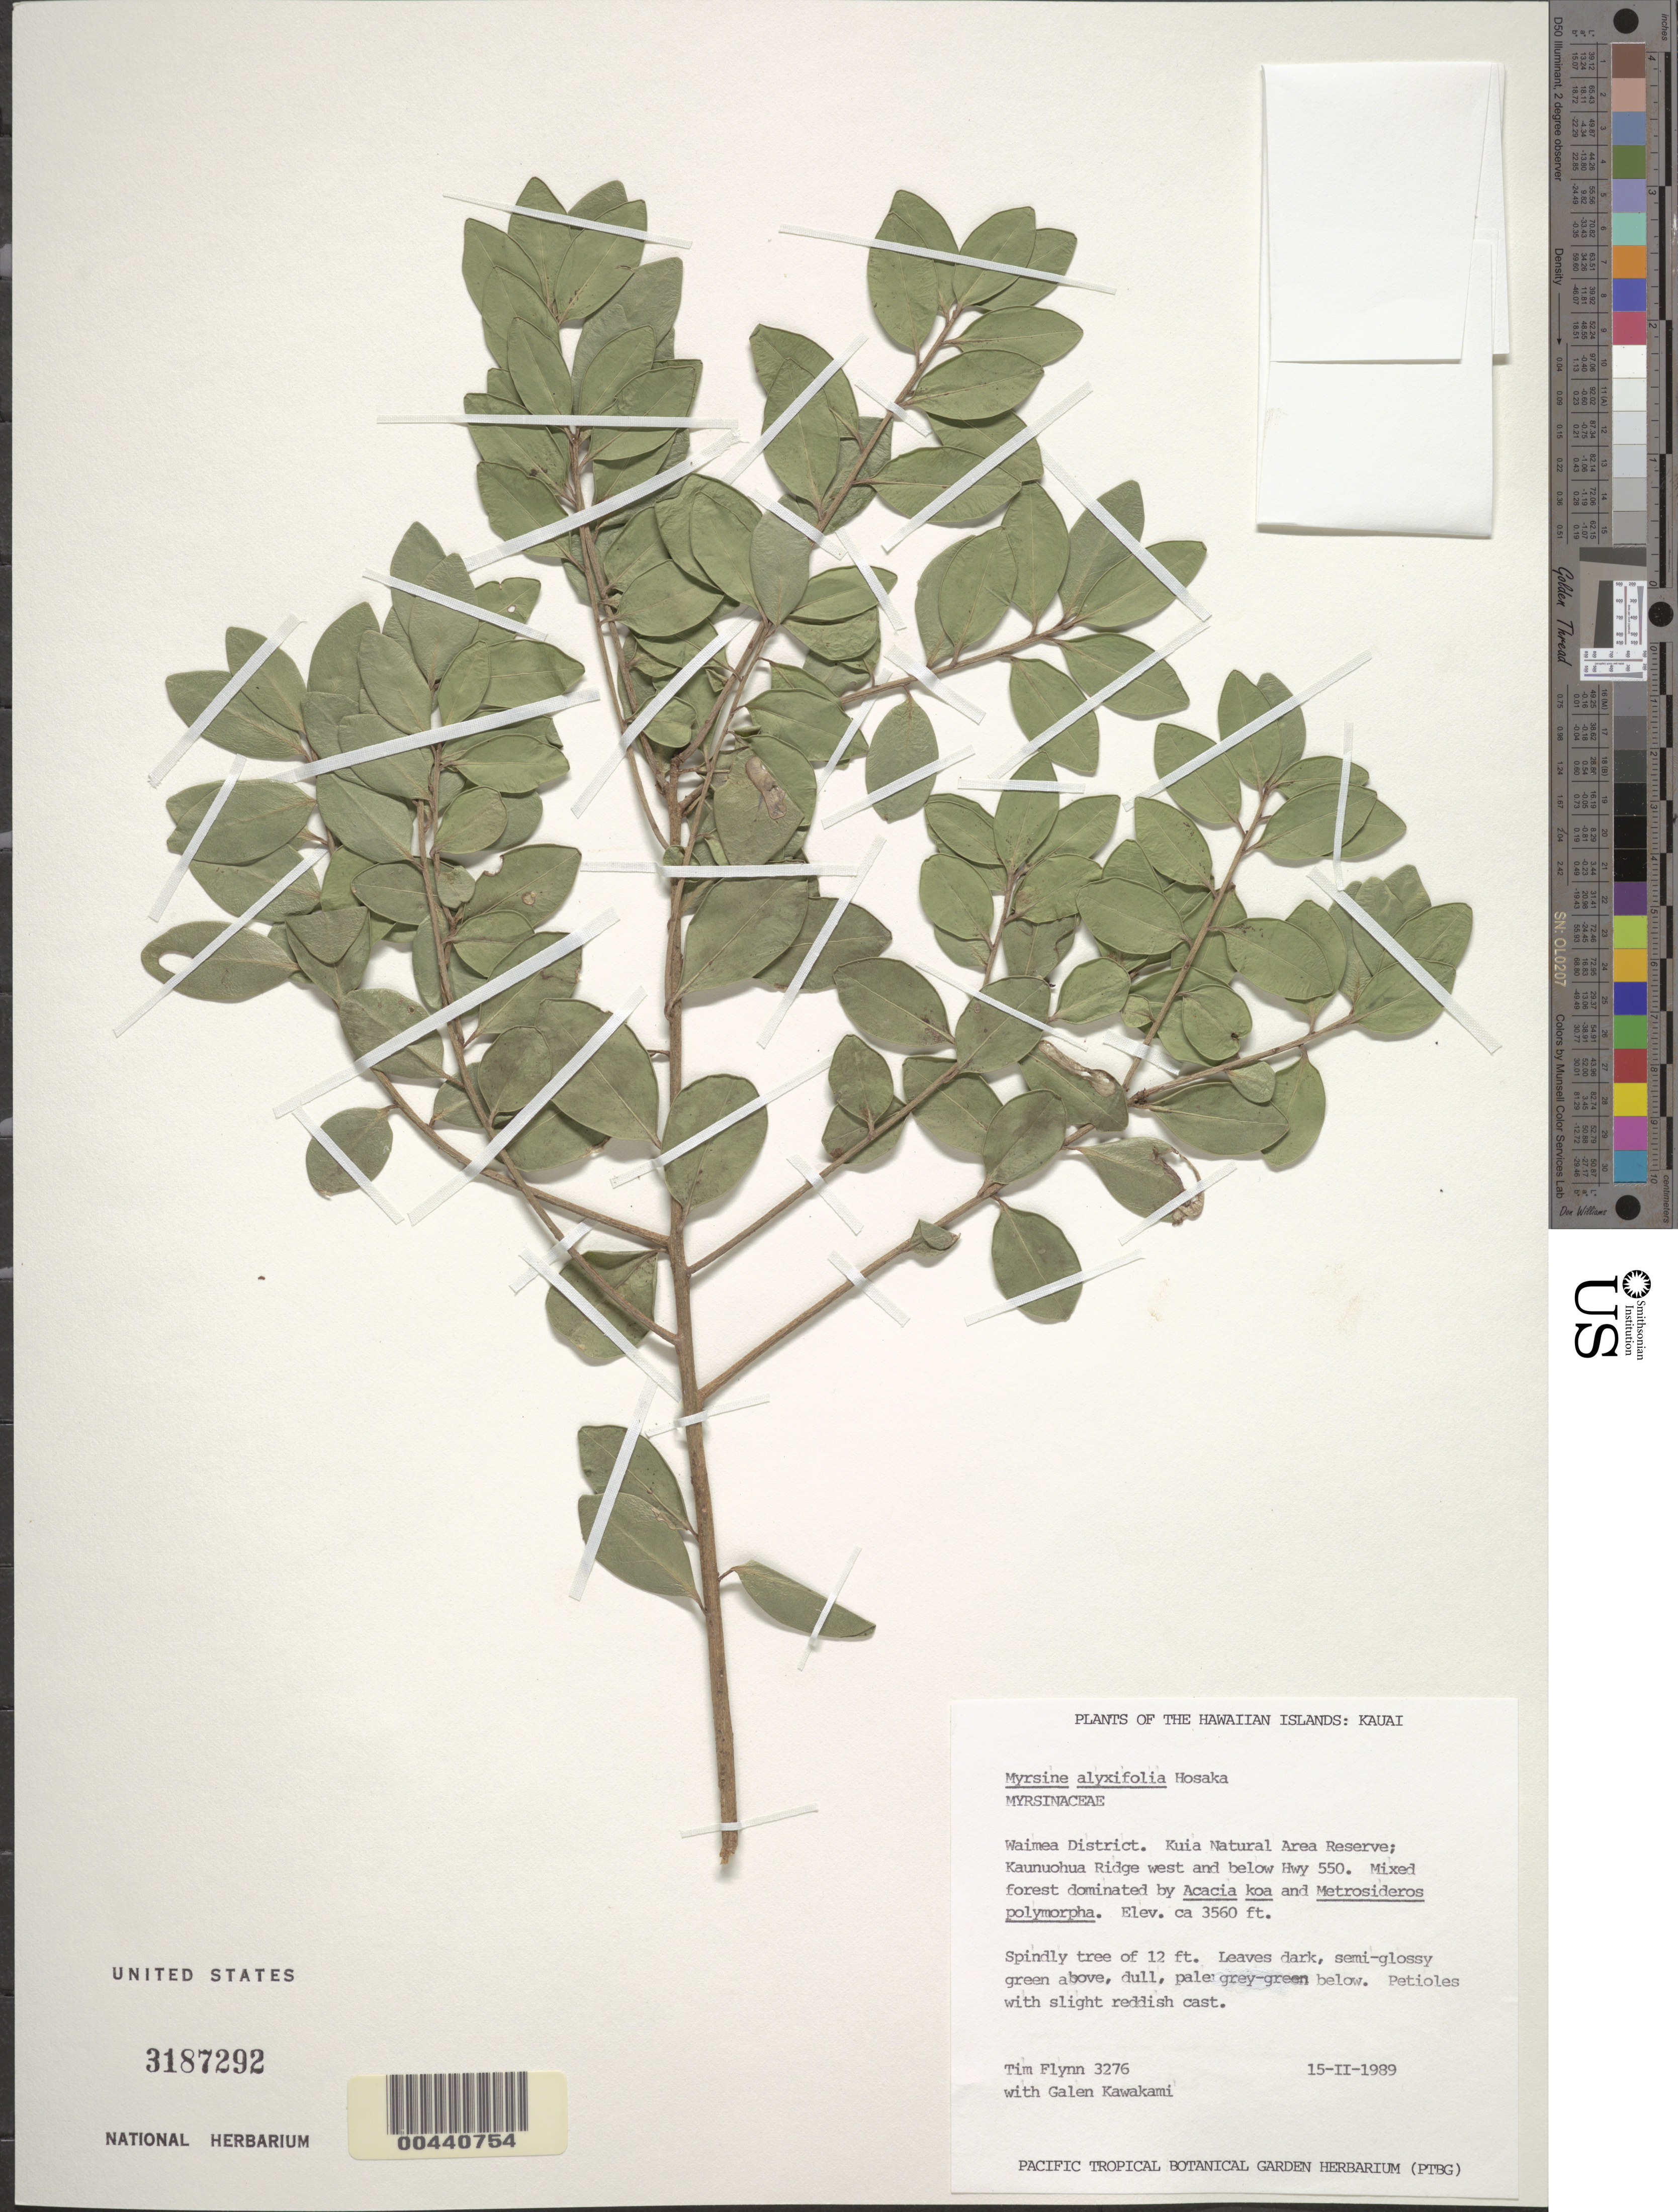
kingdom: Plantae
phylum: Tracheophyta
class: Magnoliopsida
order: Ericales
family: Primulaceae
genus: Myrsine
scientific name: Myrsine alyxifolia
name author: Hosaka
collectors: T. W. Flynn & G. Kawakami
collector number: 3276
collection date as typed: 15 Feb 1989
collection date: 1989-02-15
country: United States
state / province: Hawaii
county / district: Kauai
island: Kaua'i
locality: Waimea District. Kuia Natural Area Reserve; Kaunuohua Ridge west and below Hwy 550.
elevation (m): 1085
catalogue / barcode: US 3187292